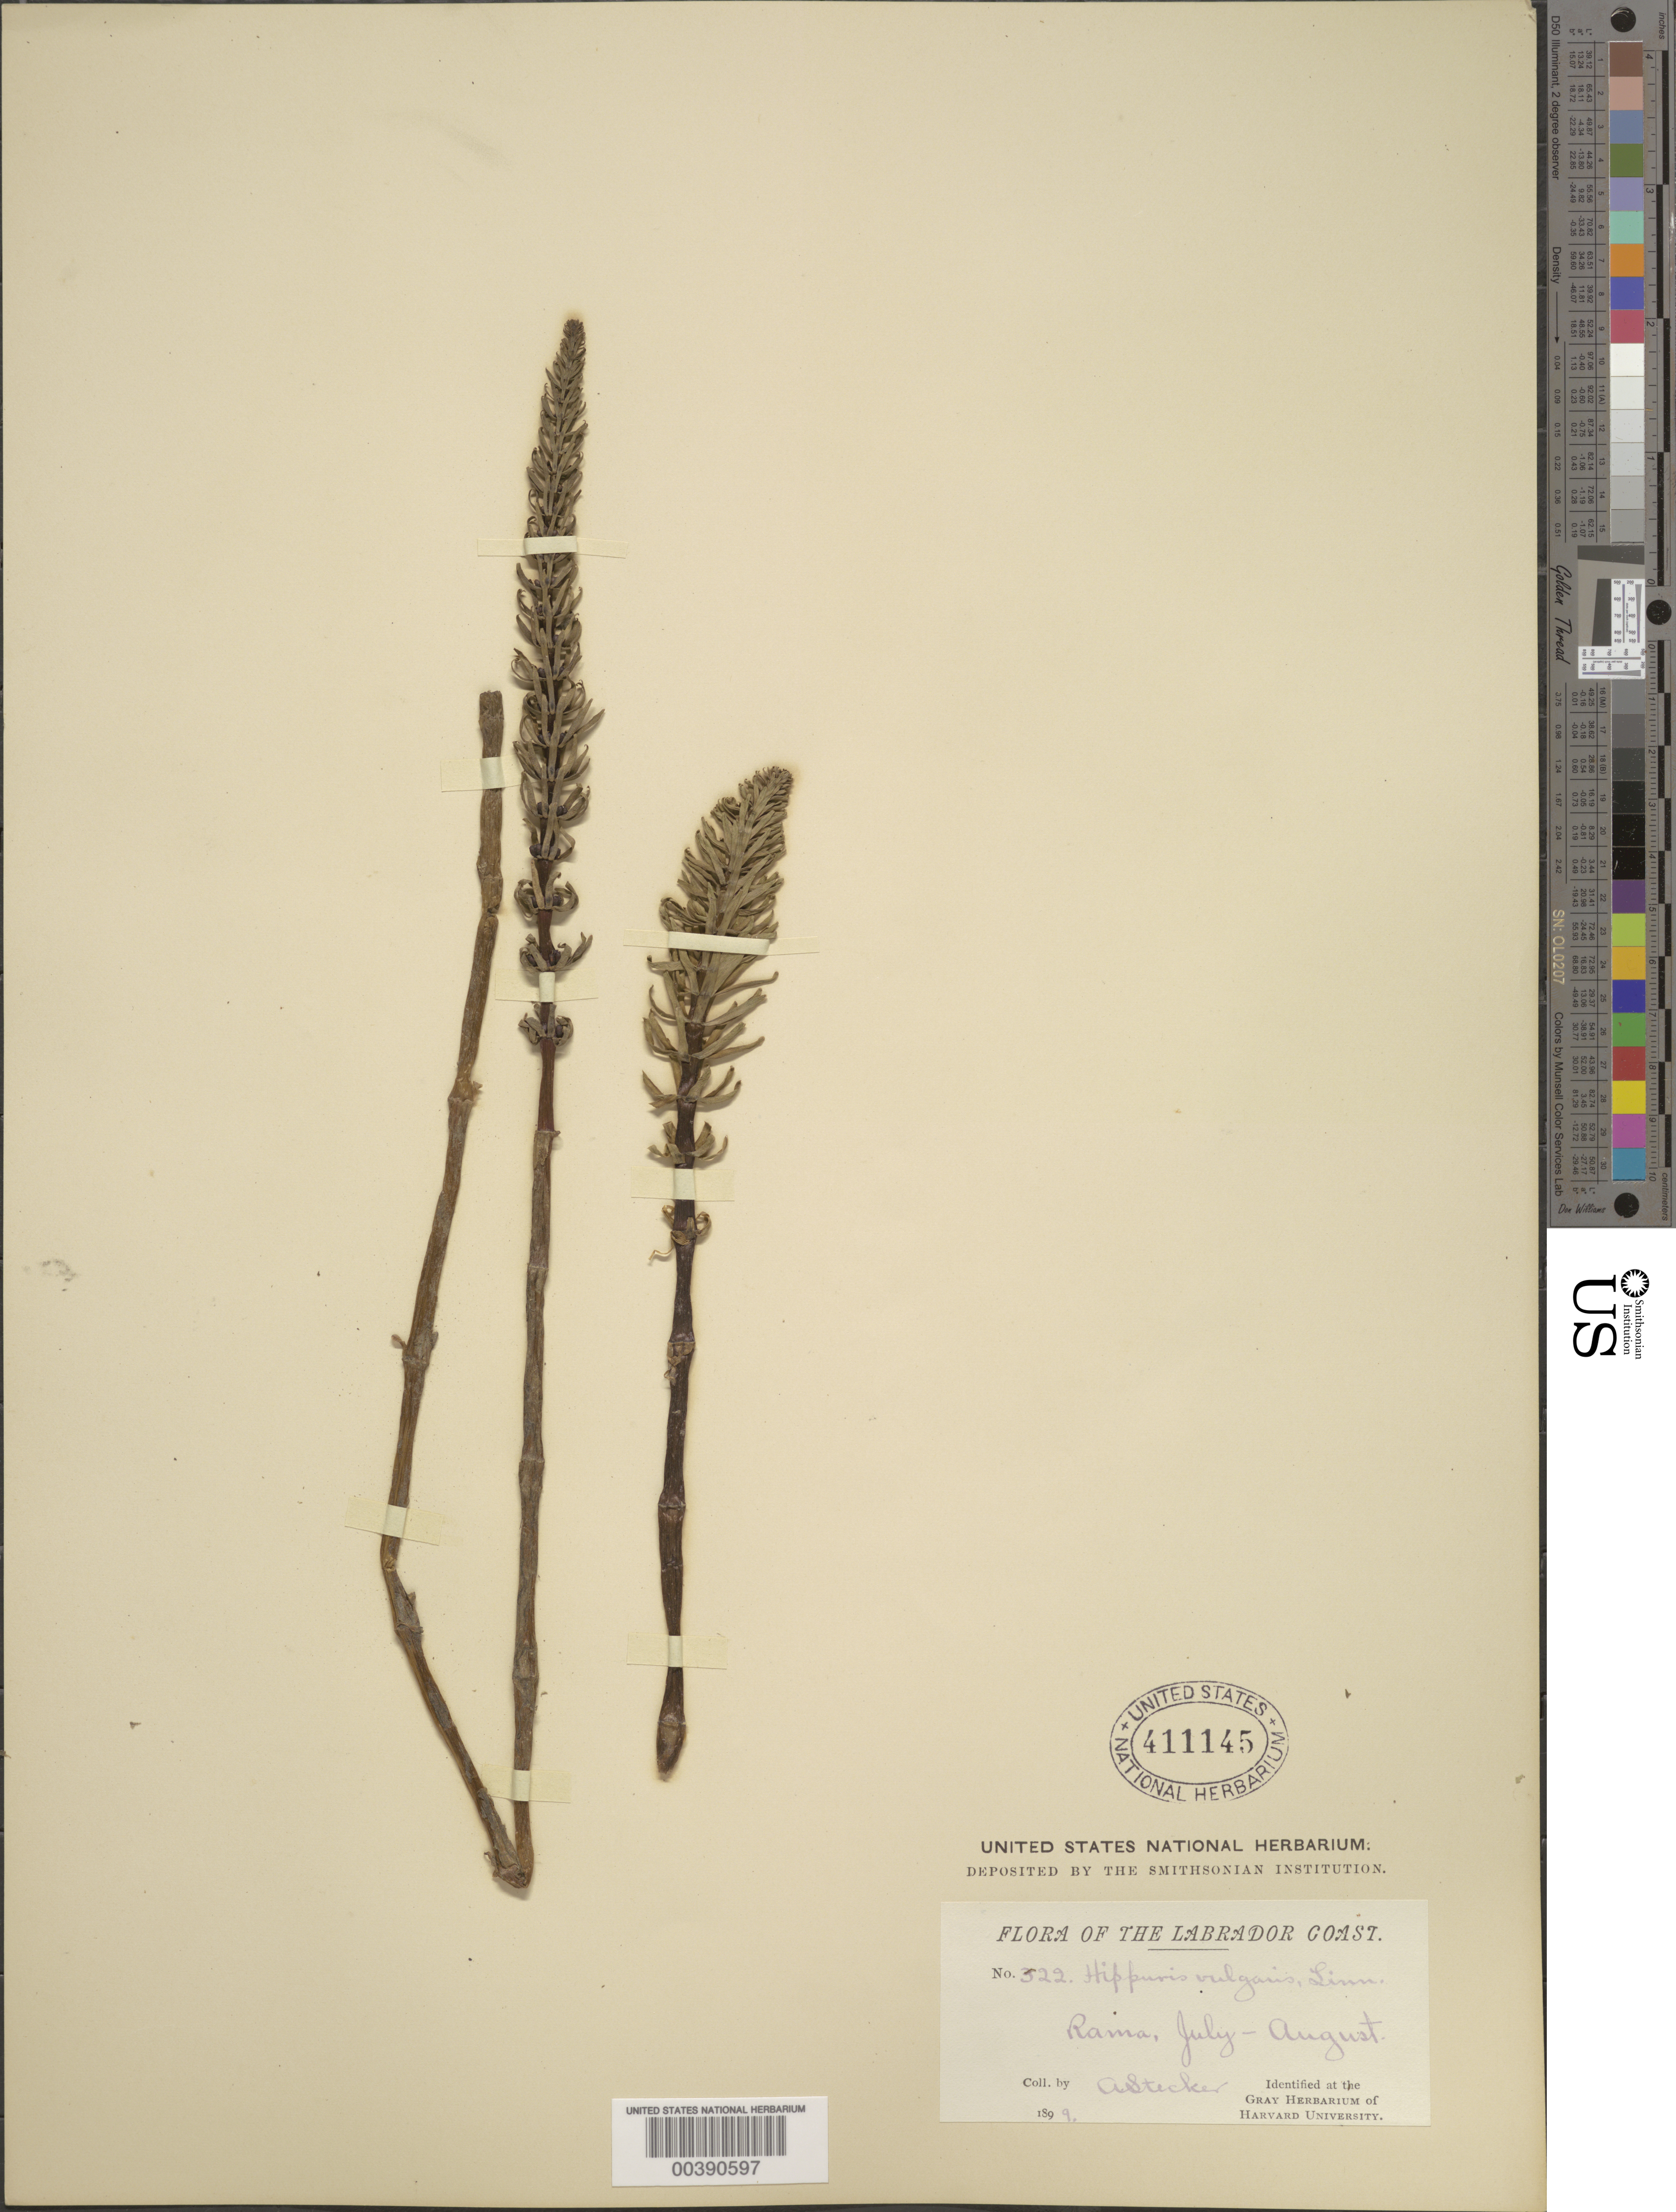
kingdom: Plantae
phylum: Tracheophyta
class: Magnoliopsida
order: Lamiales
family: Plantaginaceae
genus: Hippuris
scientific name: Hippuris vulgaris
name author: L.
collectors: A. Stecker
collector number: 322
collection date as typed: Jul 1899 to -- Aug 1899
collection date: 1899-07/1899-08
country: Canada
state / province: Newfoundland and Labrador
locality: Labrador, rama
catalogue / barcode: US 411145